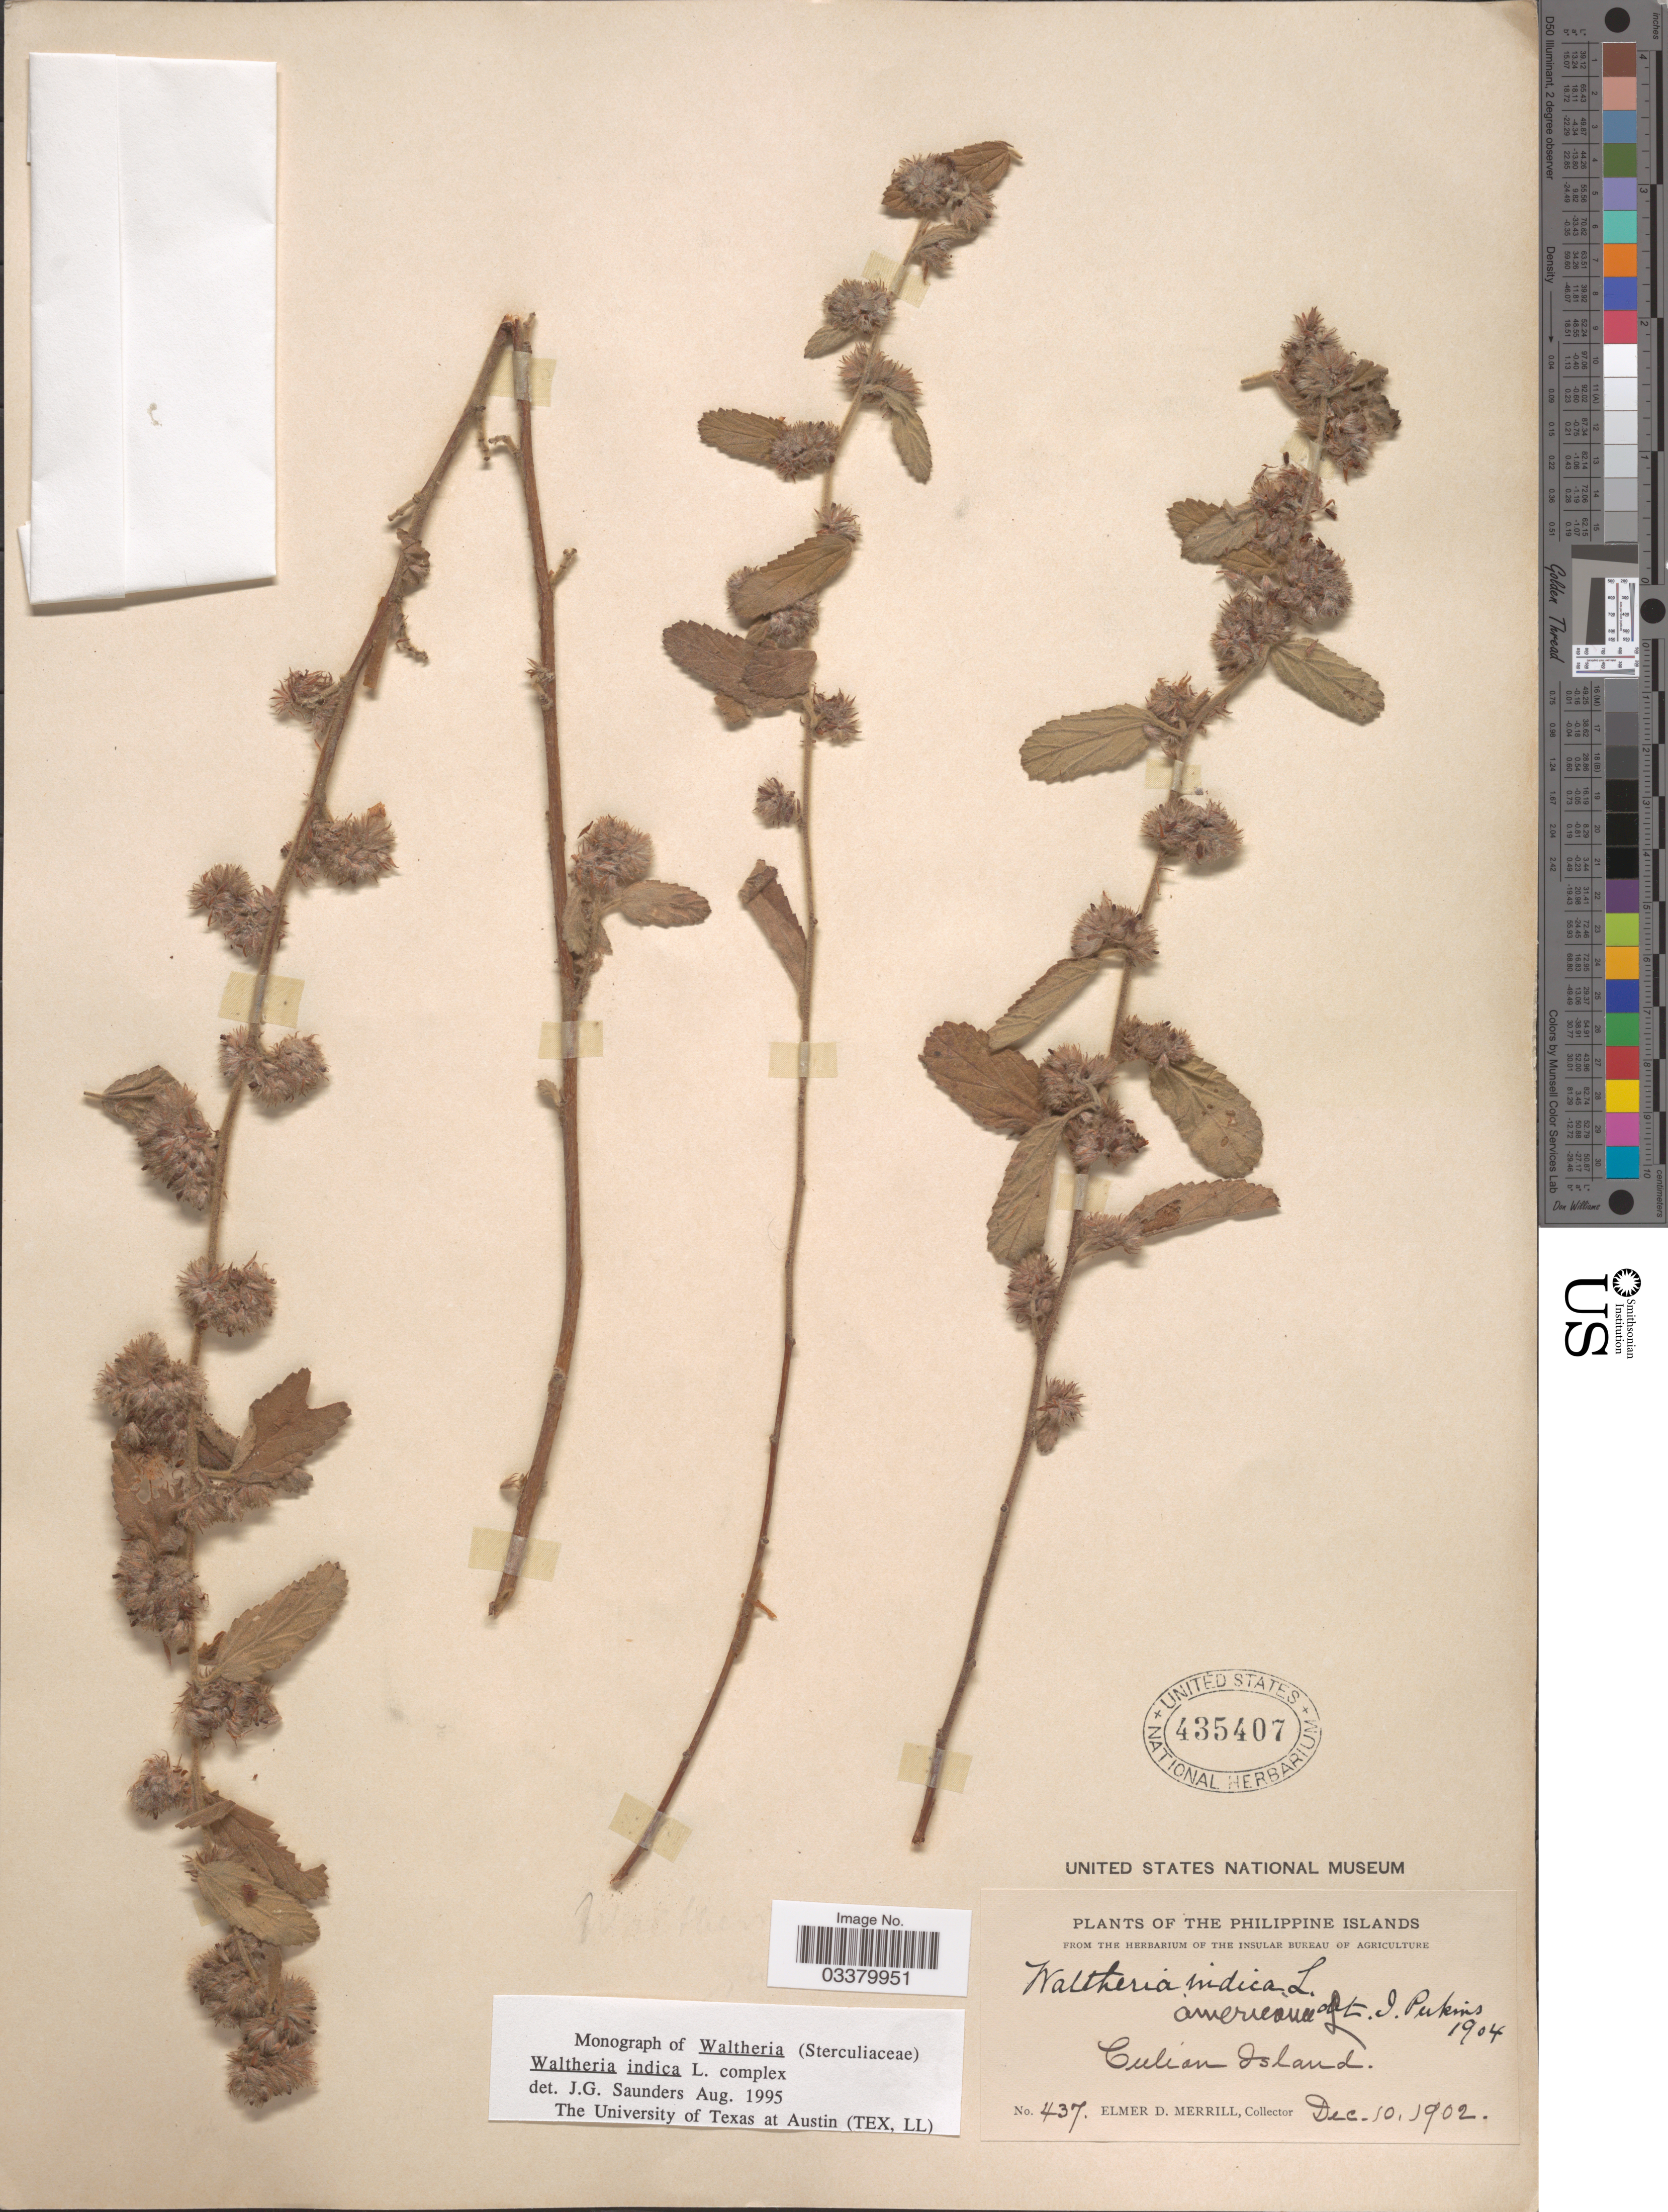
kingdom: Plantae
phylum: Tracheophyta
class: Magnoliopsida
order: Malvales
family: Malvaceae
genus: Waltheria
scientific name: Waltheria indica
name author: L.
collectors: E. D. Merrill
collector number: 437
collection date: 1902-12-10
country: Philippines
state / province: Mimaropa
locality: The Philippine Islands, Culion Island.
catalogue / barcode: US 435407